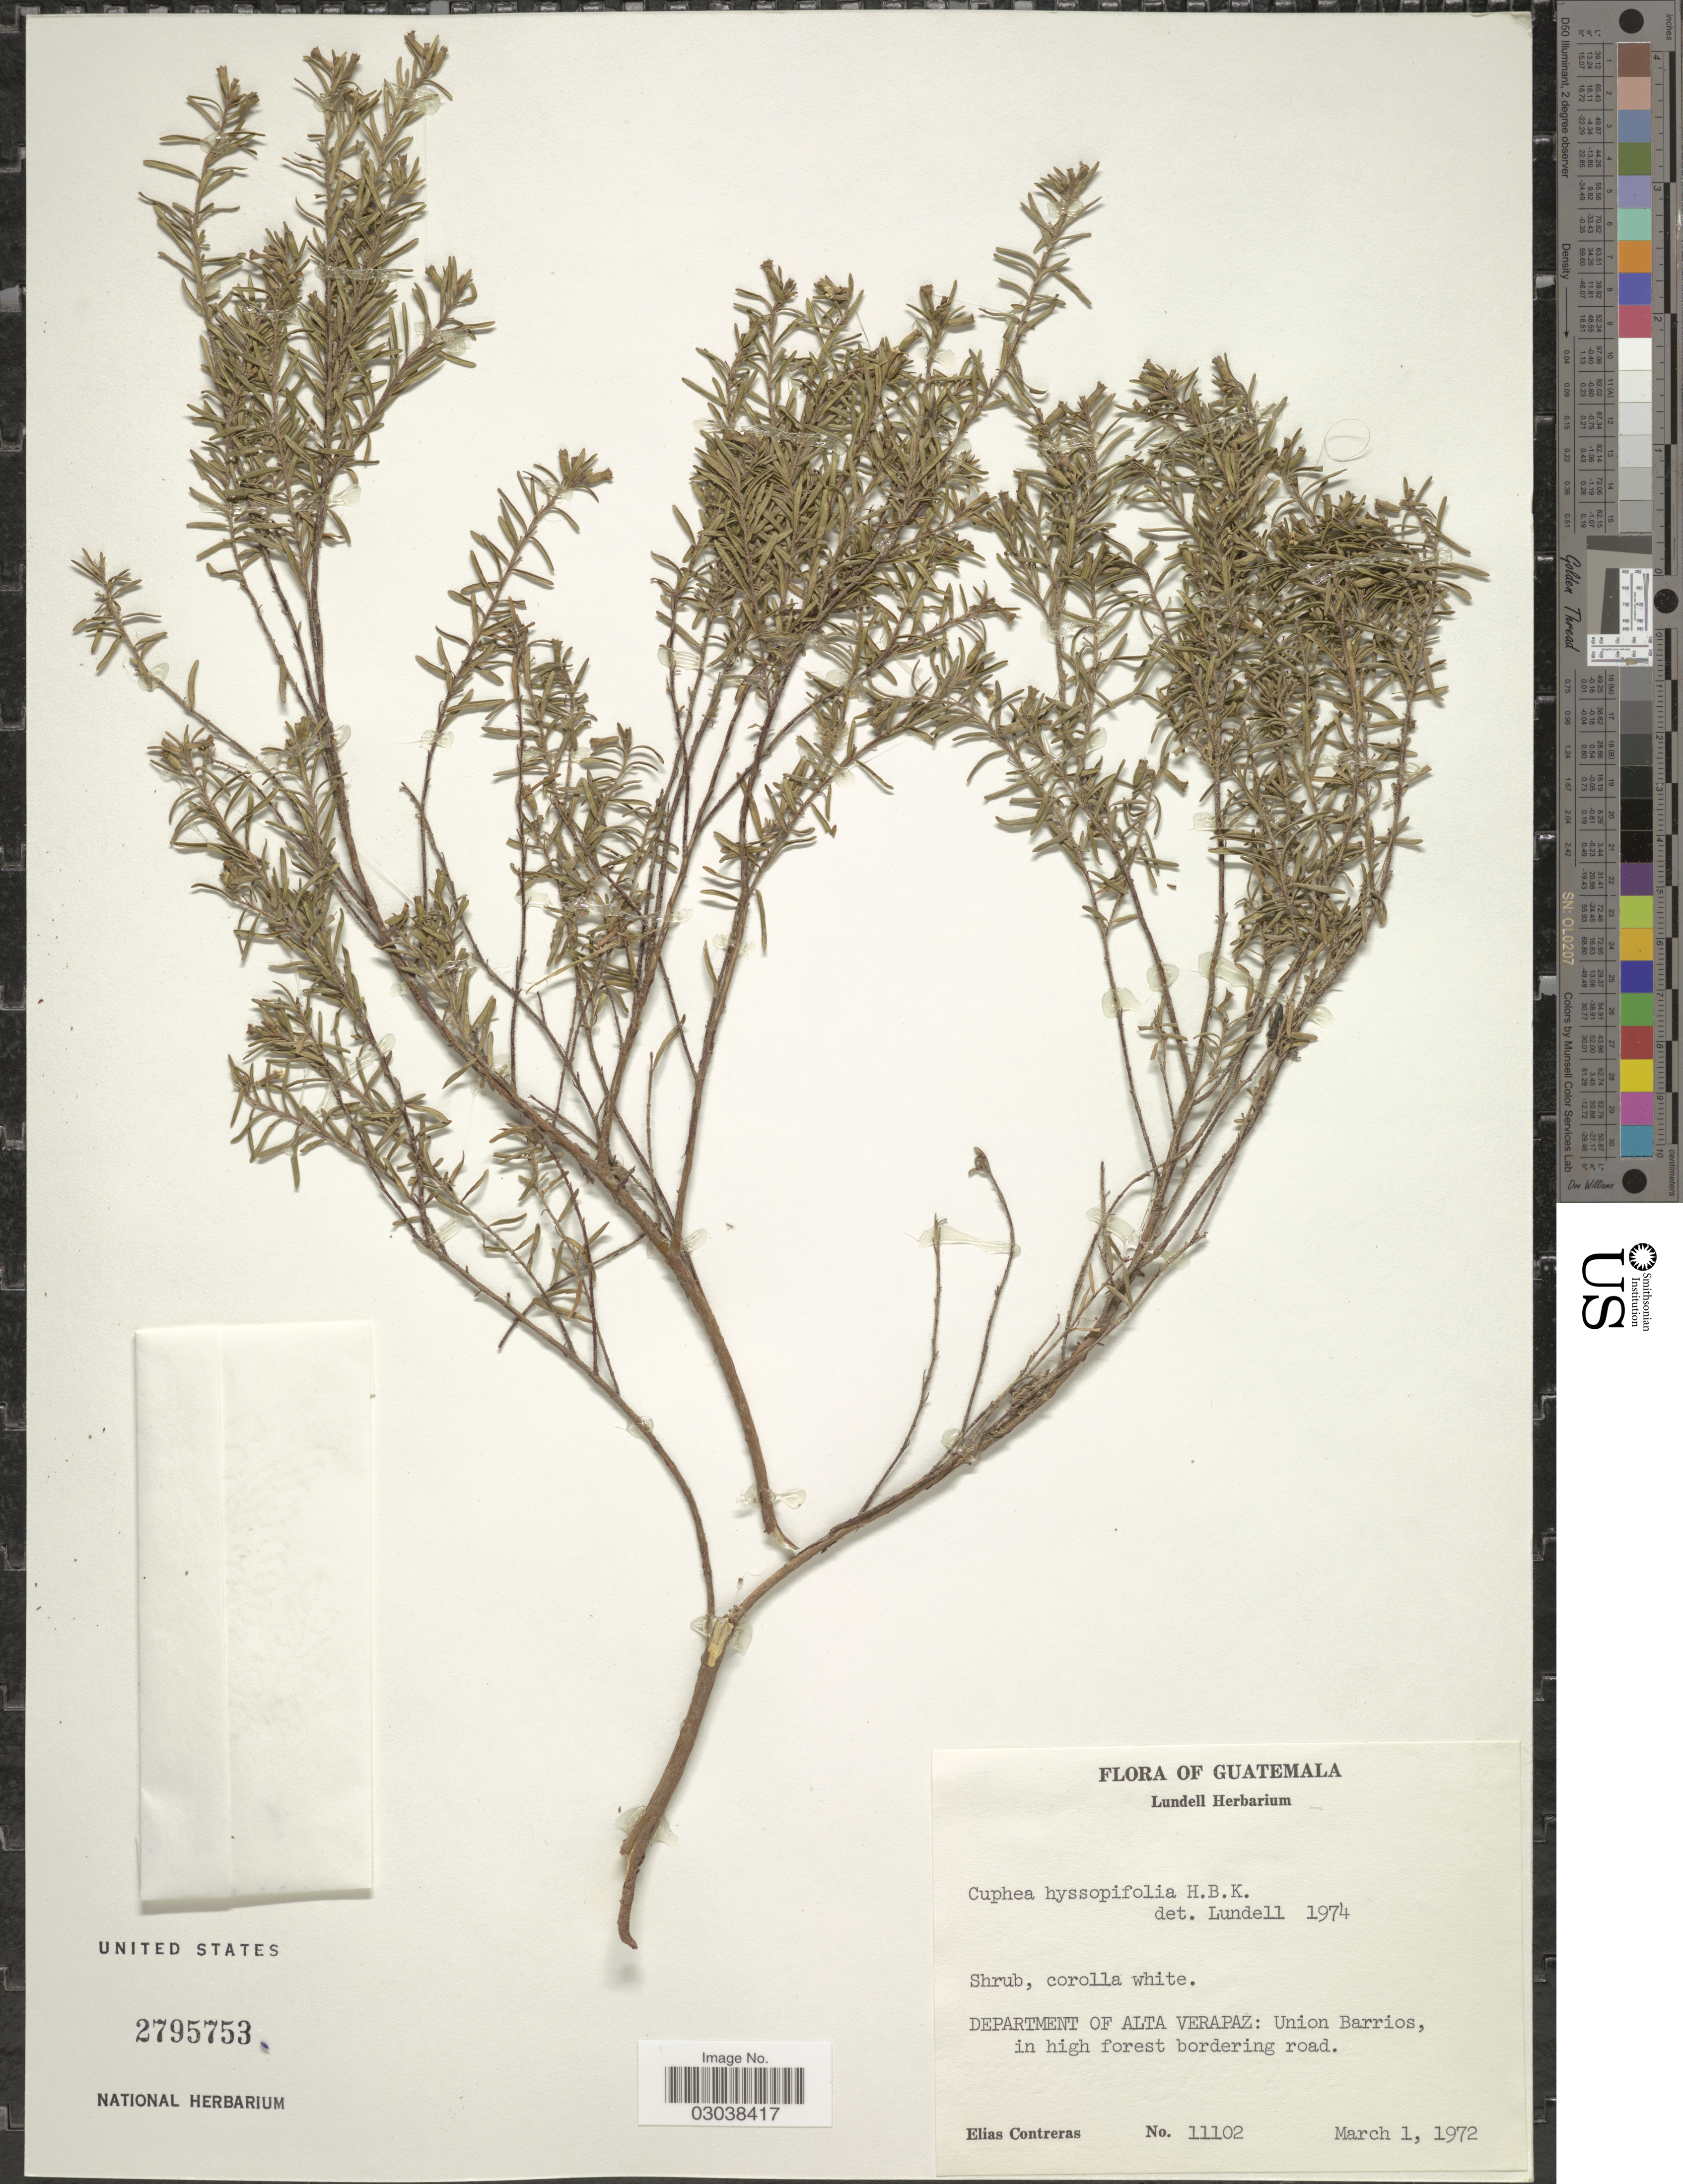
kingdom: Plantae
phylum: Tracheophyta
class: Magnoliopsida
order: Myrtales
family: Lythraceae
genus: Cuphea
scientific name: Cuphea hyssopifolia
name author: Kunth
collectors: E. Contreras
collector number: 11102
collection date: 1972-03-01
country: Guatemala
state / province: Alta Verapaz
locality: Department of Alta Verapaz: Union Barrios.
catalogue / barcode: US 2795753